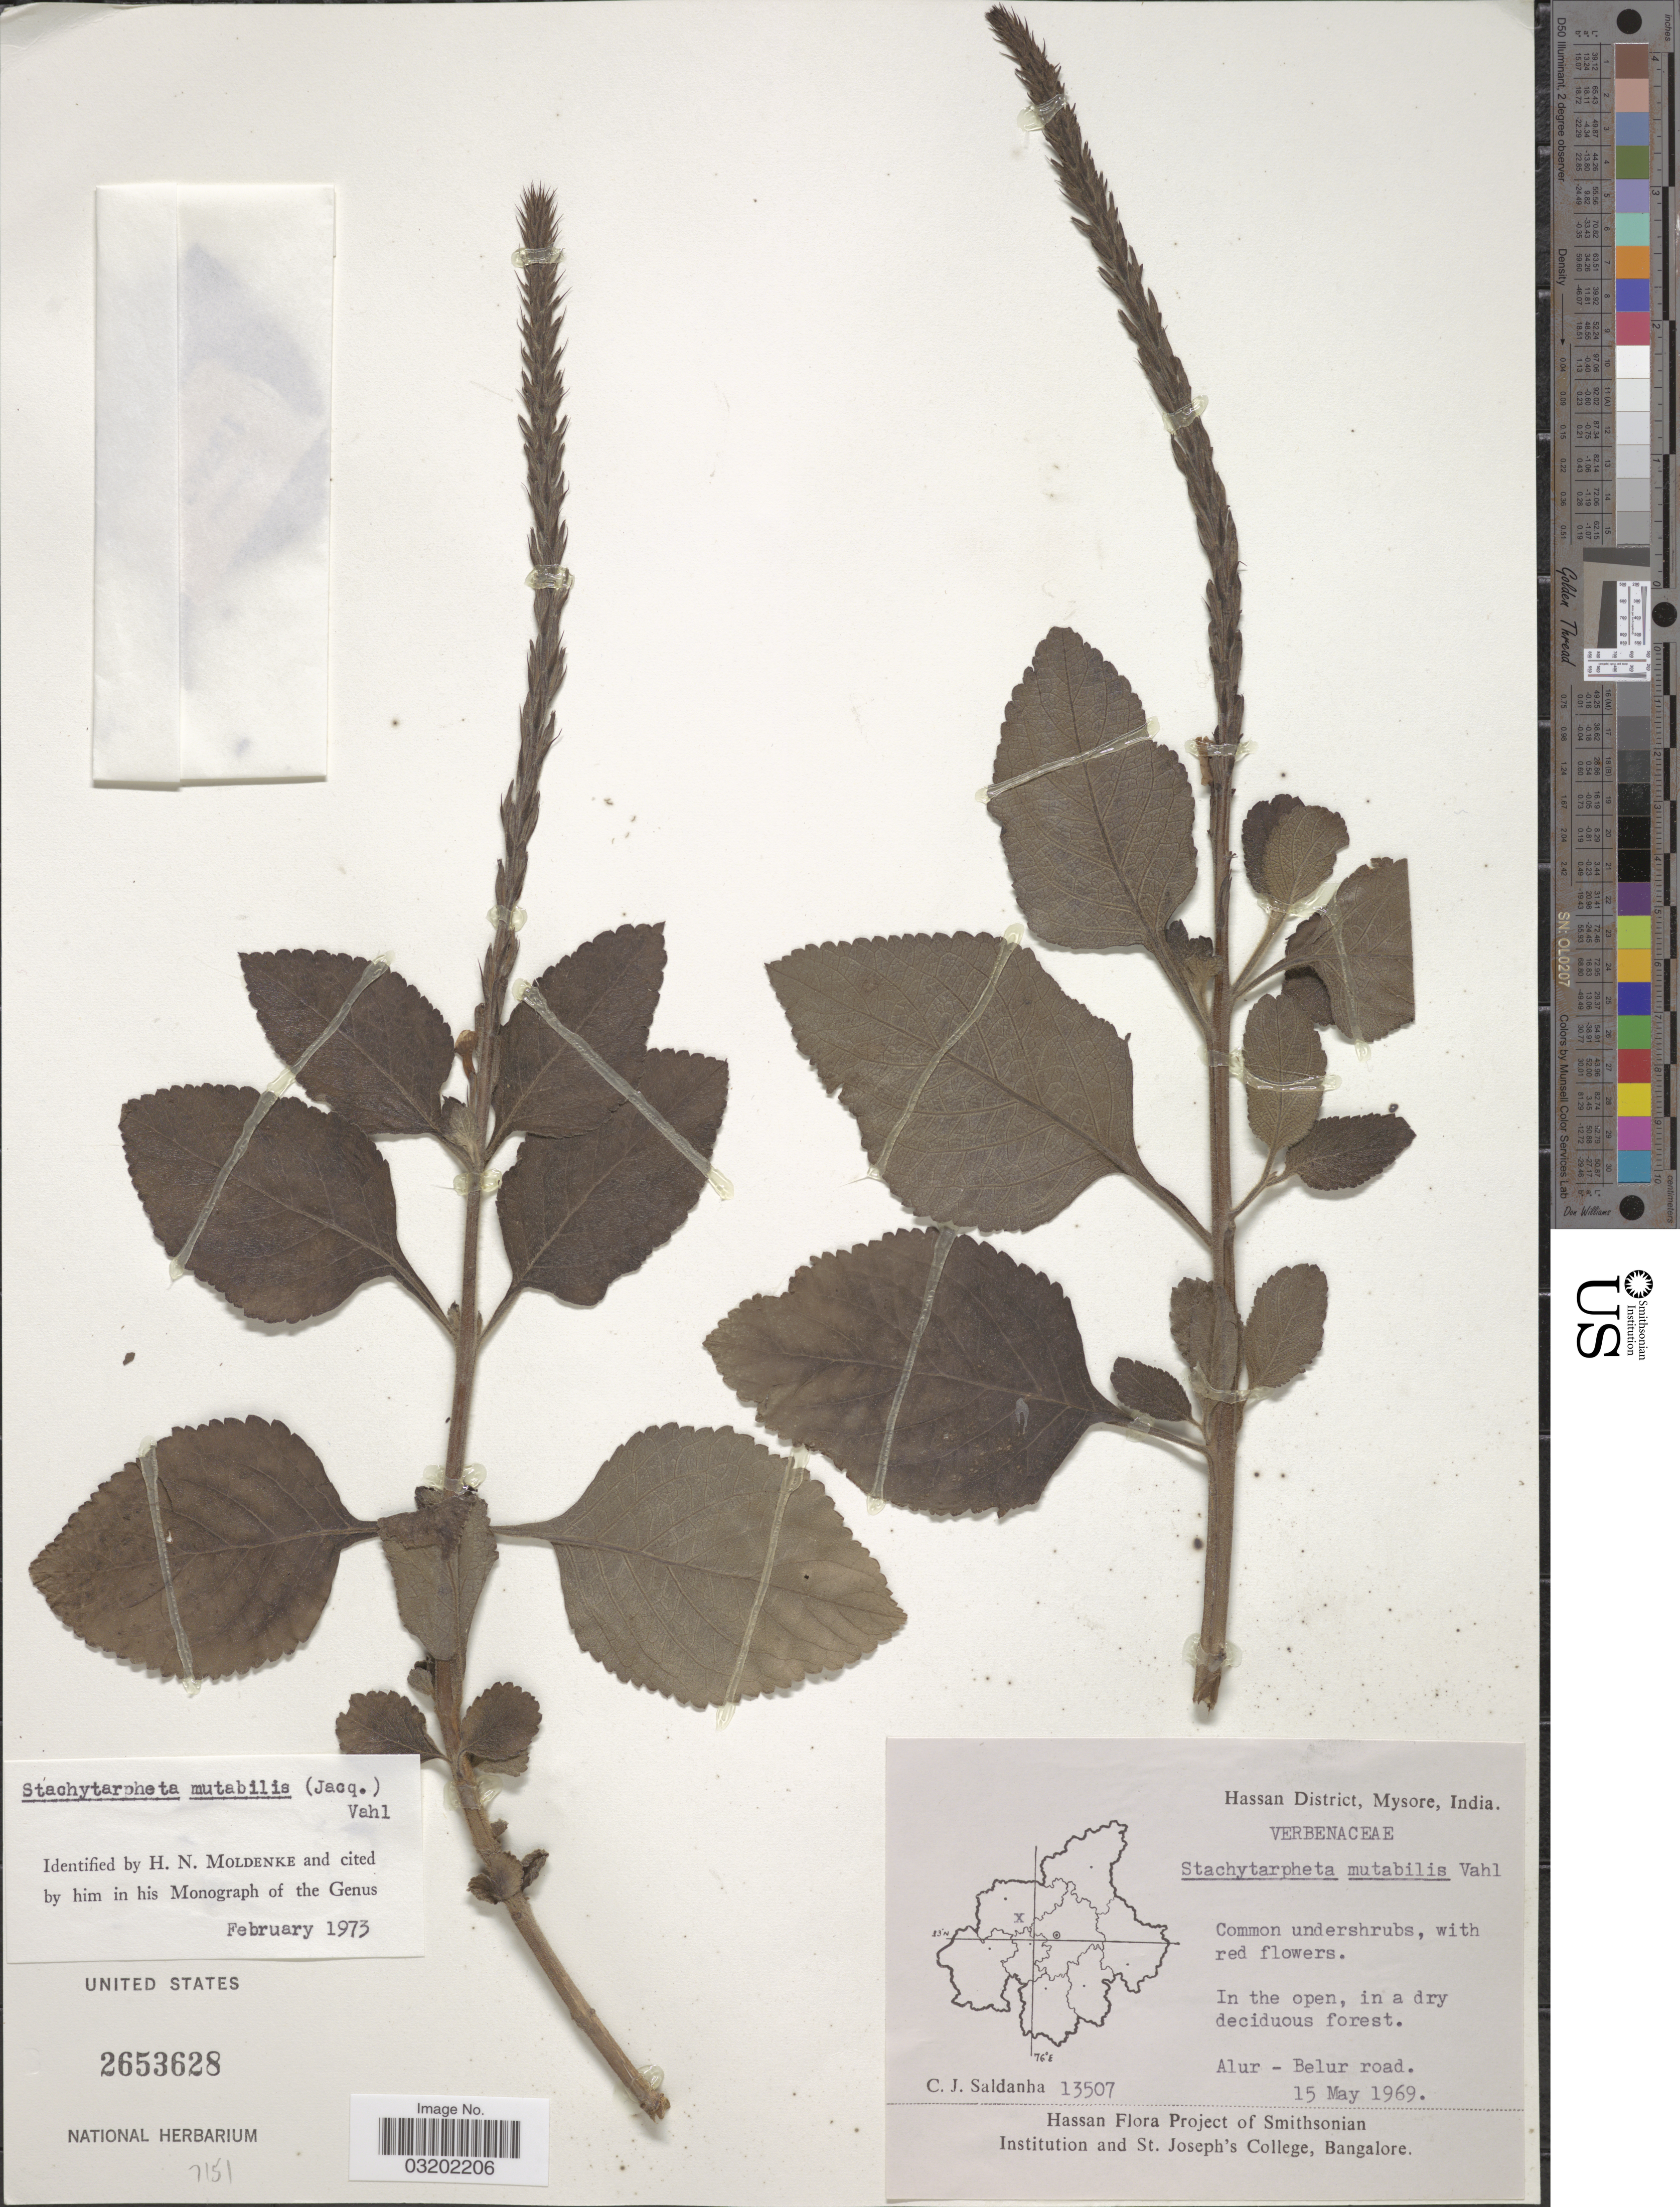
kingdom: Plantae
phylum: Tracheophyta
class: Magnoliopsida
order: Lamiales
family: Verbenaceae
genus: Stachytarpheta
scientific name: Stachytarpheta mutabilis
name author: (Jacq.) Vahl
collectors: C. J. Saldanha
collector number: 13507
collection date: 1969-05-15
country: India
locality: Hassan District, Mysore. Alur - Belur road.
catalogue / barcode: US 2653628